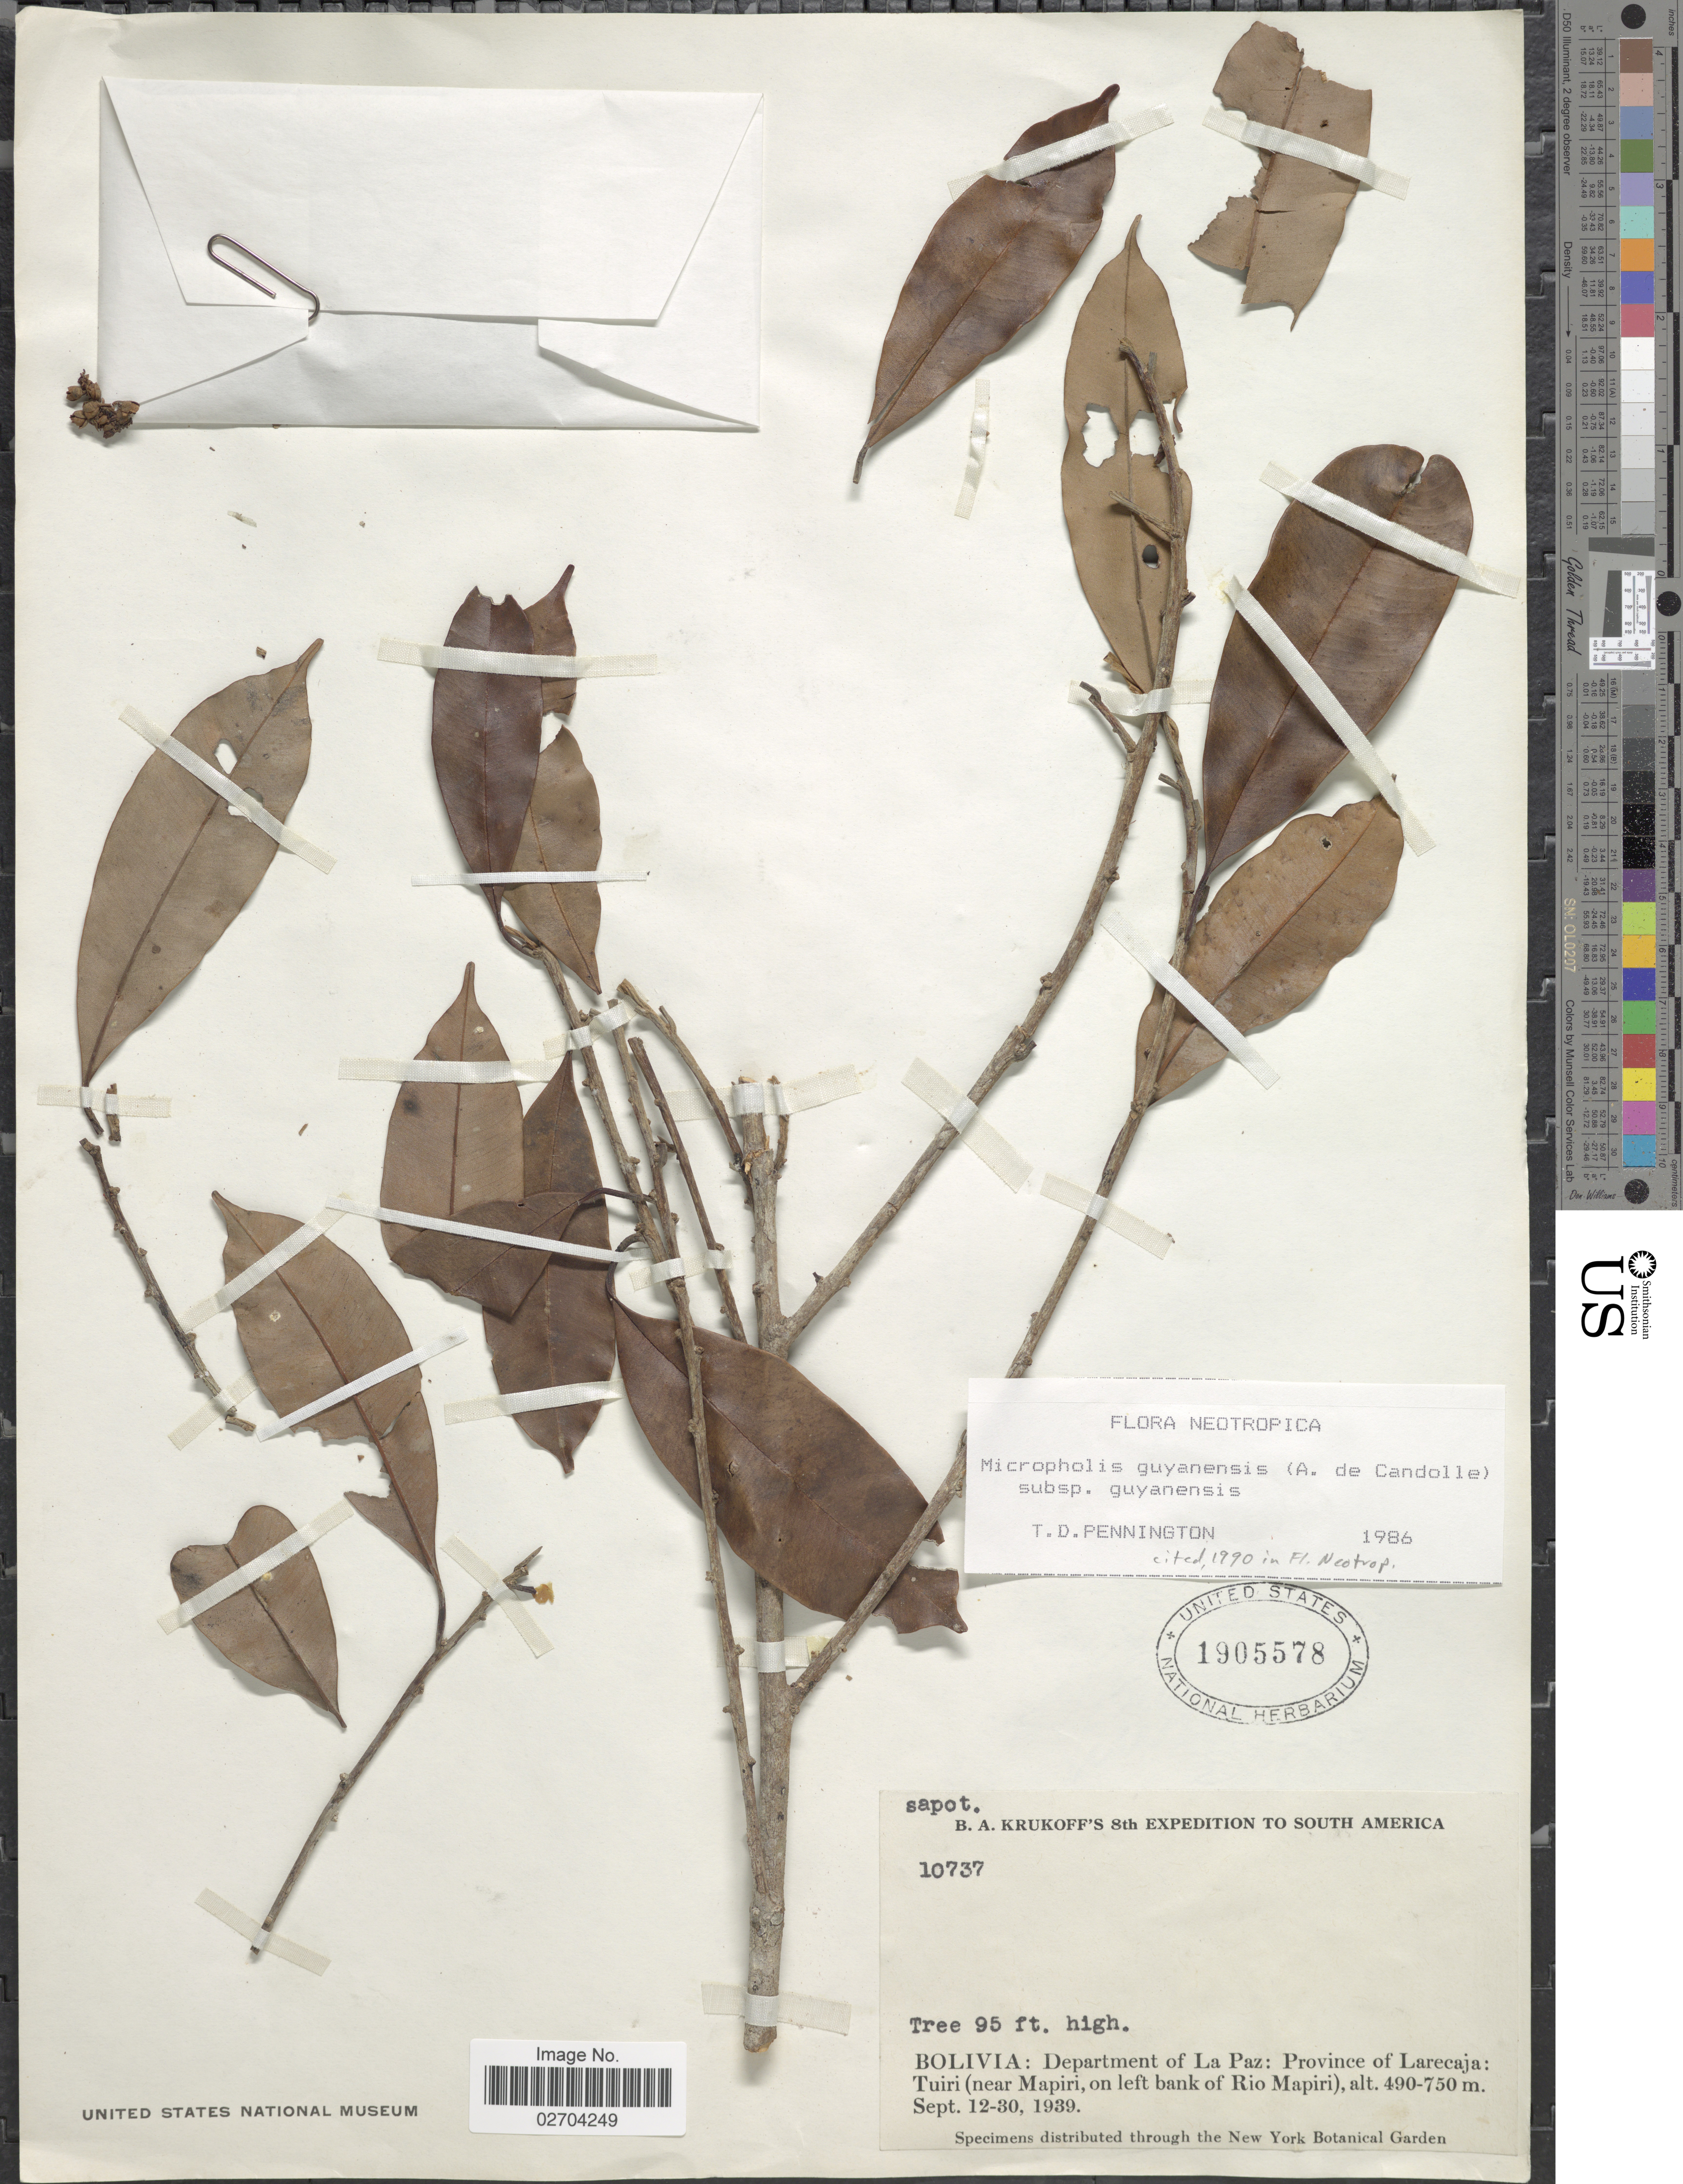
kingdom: Plantae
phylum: Tracheophyta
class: Magnoliopsida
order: Ericales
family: Sapotaceae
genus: Micropholis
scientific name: Micropholis guyanensis subsp. guyanensis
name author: (A. DC.) Pierre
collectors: B. A. Krukoff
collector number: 10737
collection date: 1939-09-12/1939-09-30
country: Bolivia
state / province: La Paz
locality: Department of La Paz: Province of Larecaja: Tuiri (near Mapiri, on left bank of Rio Mapiri)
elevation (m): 490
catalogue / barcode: US 1905578